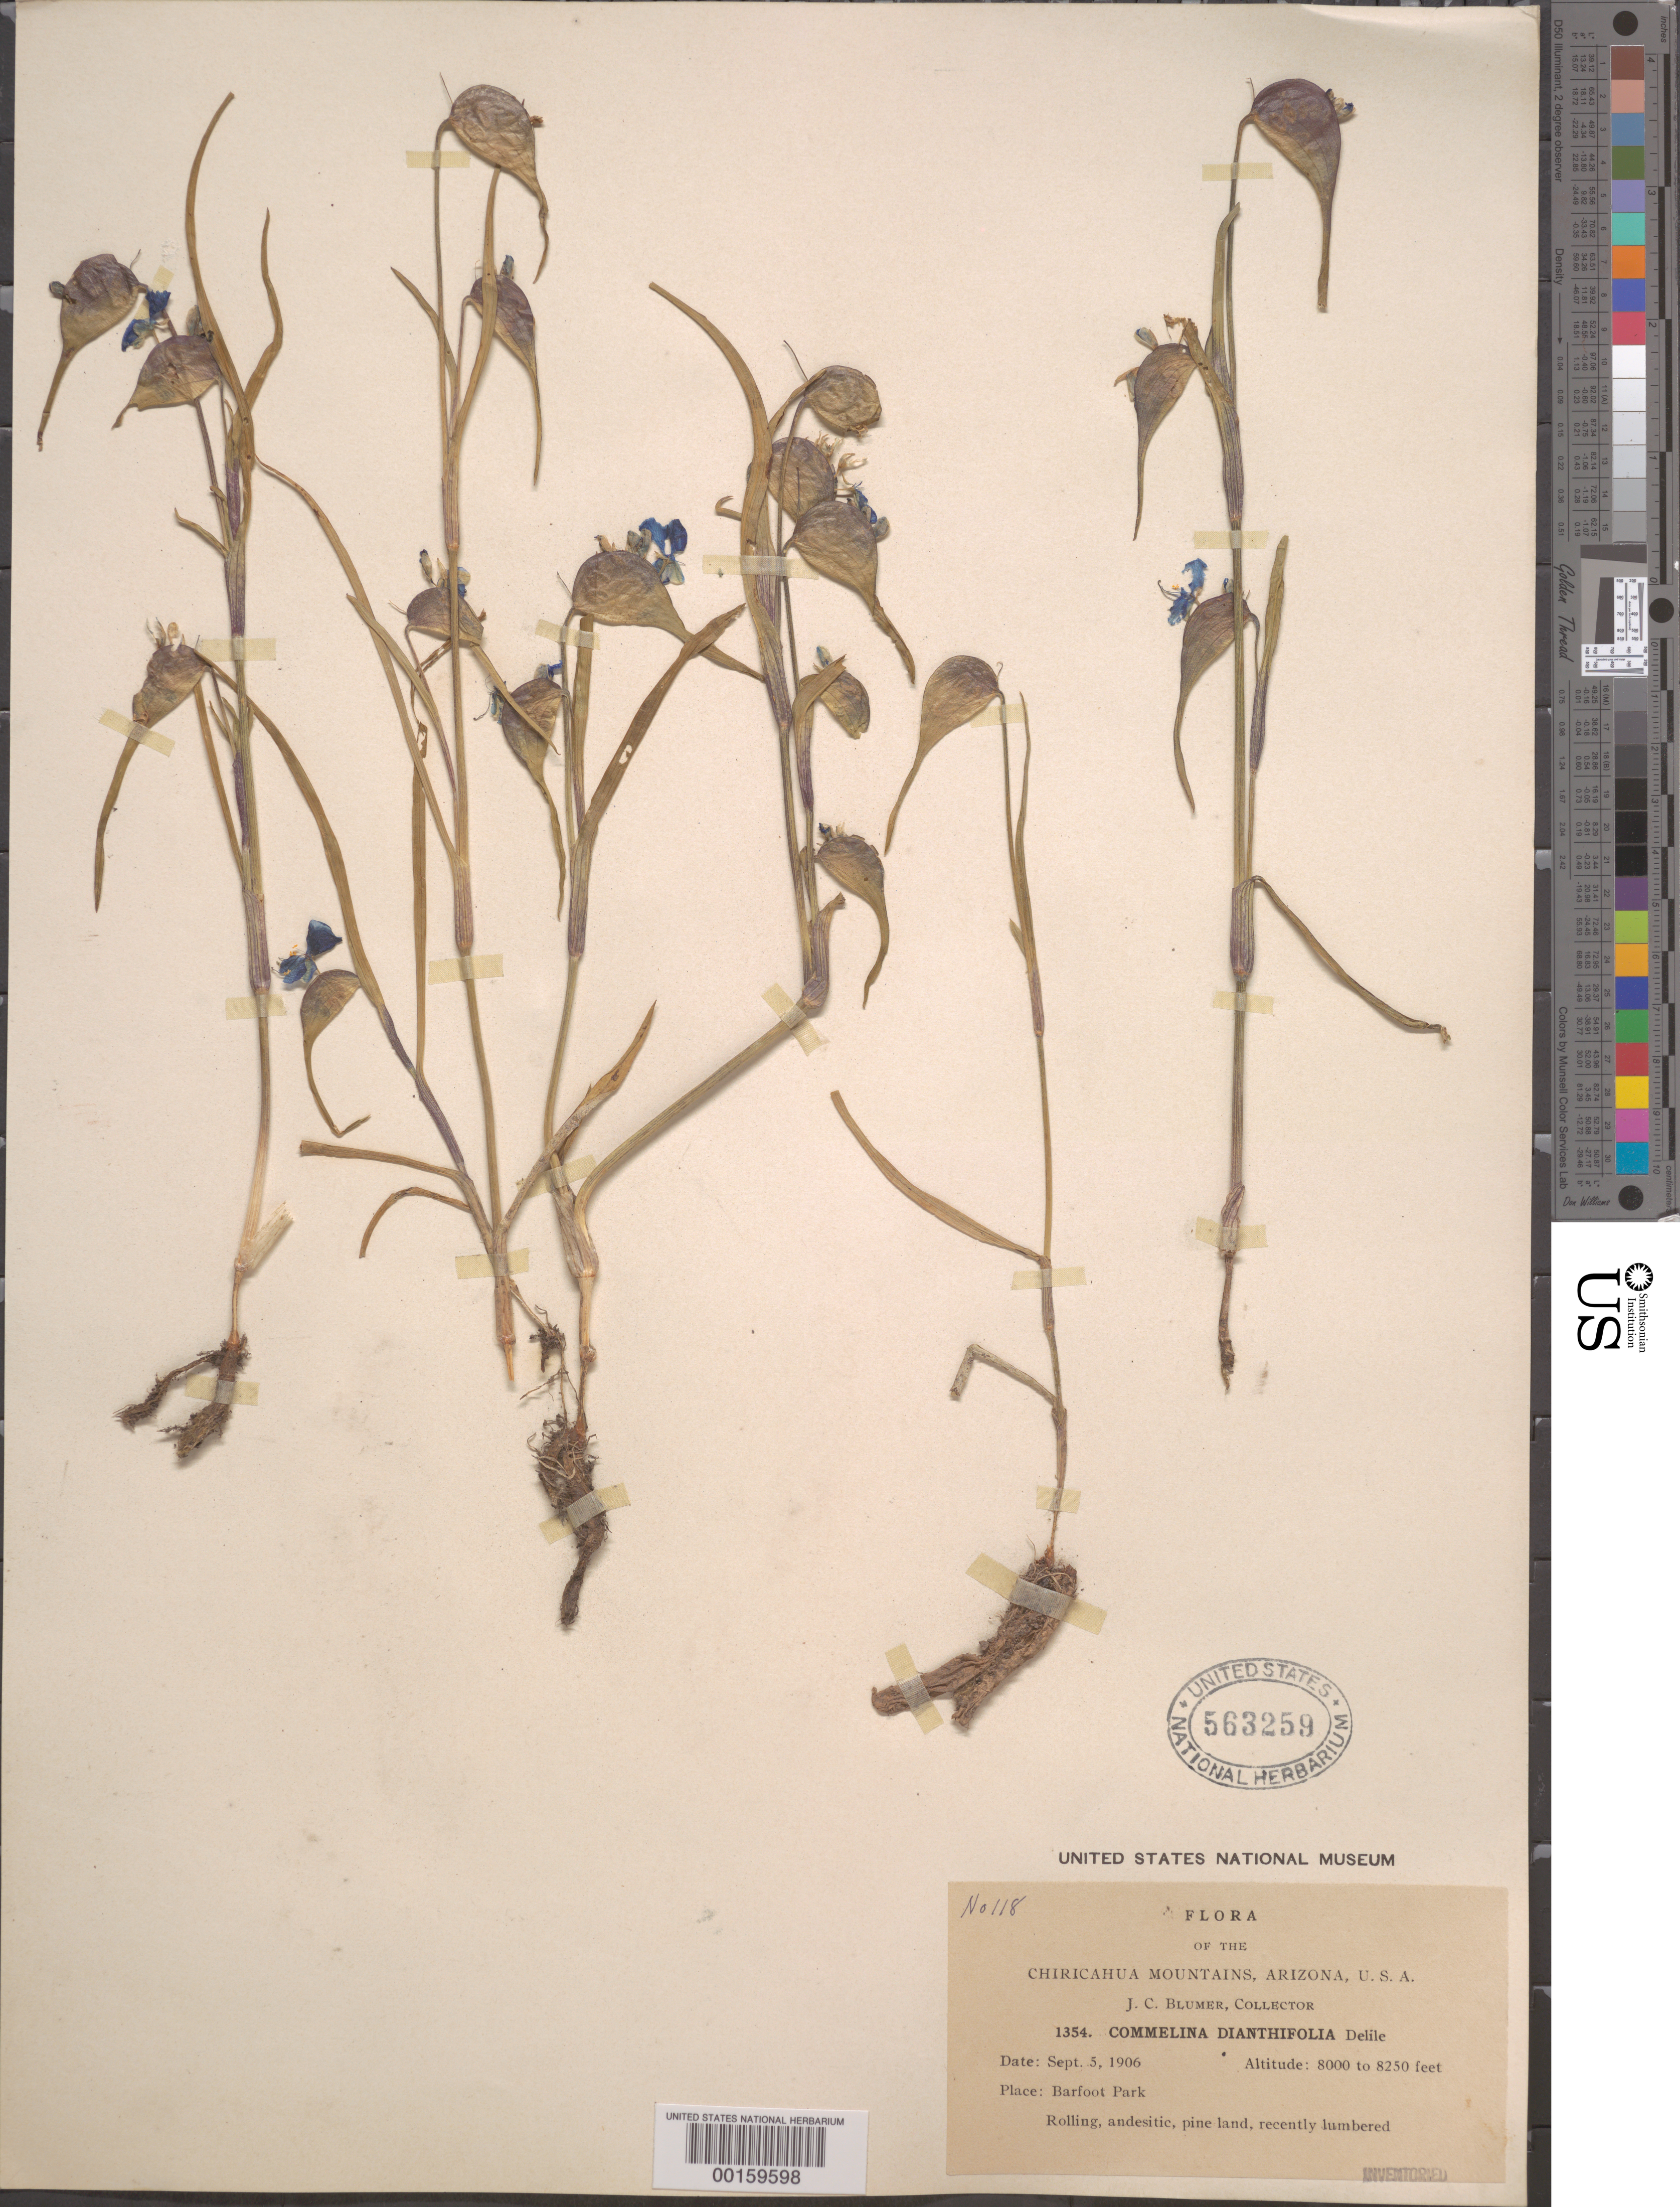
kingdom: Plantae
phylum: Tracheophyta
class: Liliopsida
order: Commelinales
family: Commelinaceae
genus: Commelina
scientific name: Commelina dianthifolia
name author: Redouté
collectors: J. C. Blumer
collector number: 1354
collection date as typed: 05 Dec 1906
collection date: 1906-12-05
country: United States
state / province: Arizona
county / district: Cochise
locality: Chiricahua mts., barfoot park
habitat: Roling, andesitic, pine land, recently lumbered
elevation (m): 2440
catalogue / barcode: US 563259